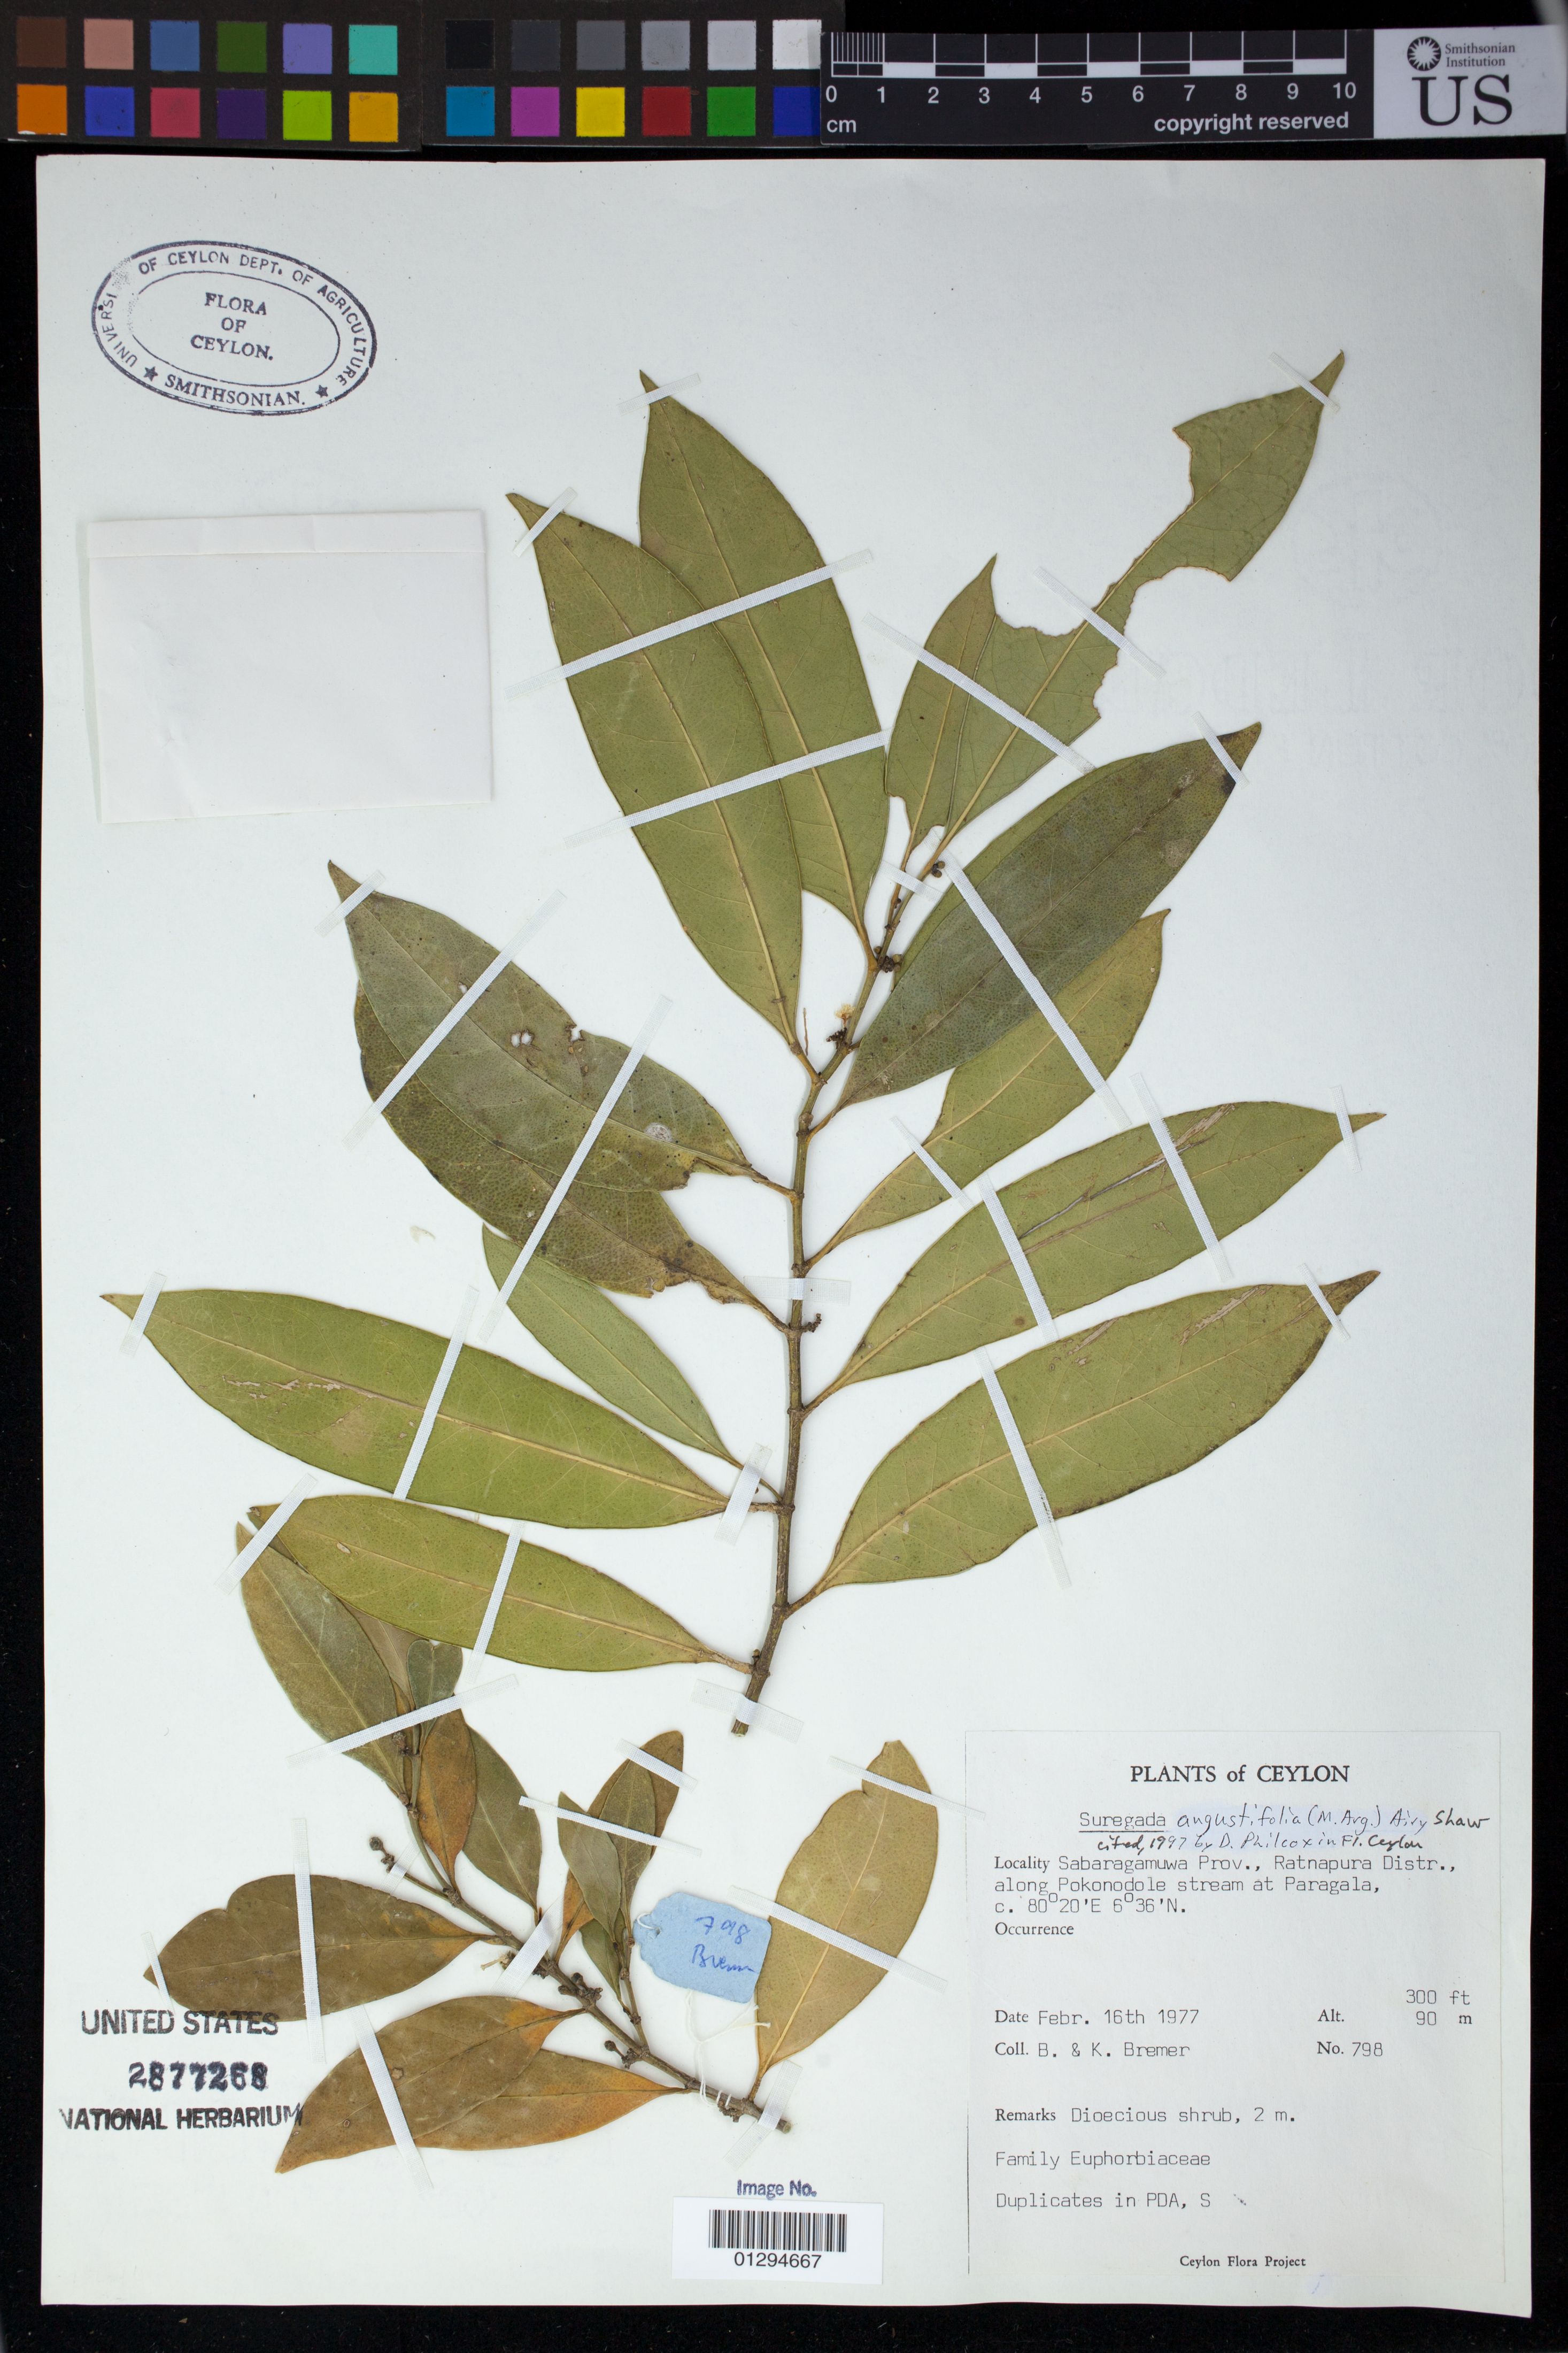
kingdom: Plantae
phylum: Tracheophyta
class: Magnoliopsida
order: Malpighiales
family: Euphorbiaceae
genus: Suregada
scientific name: Suregada angustifolia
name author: Müll. Arg.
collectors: B. Bremer & K. Bremer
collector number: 798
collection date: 1977-02-16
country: Sri Lanka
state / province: Sabaragamuwa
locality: Ratnapura Distr., along Pokonodole stream at Paragala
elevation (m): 91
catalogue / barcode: US 2877268